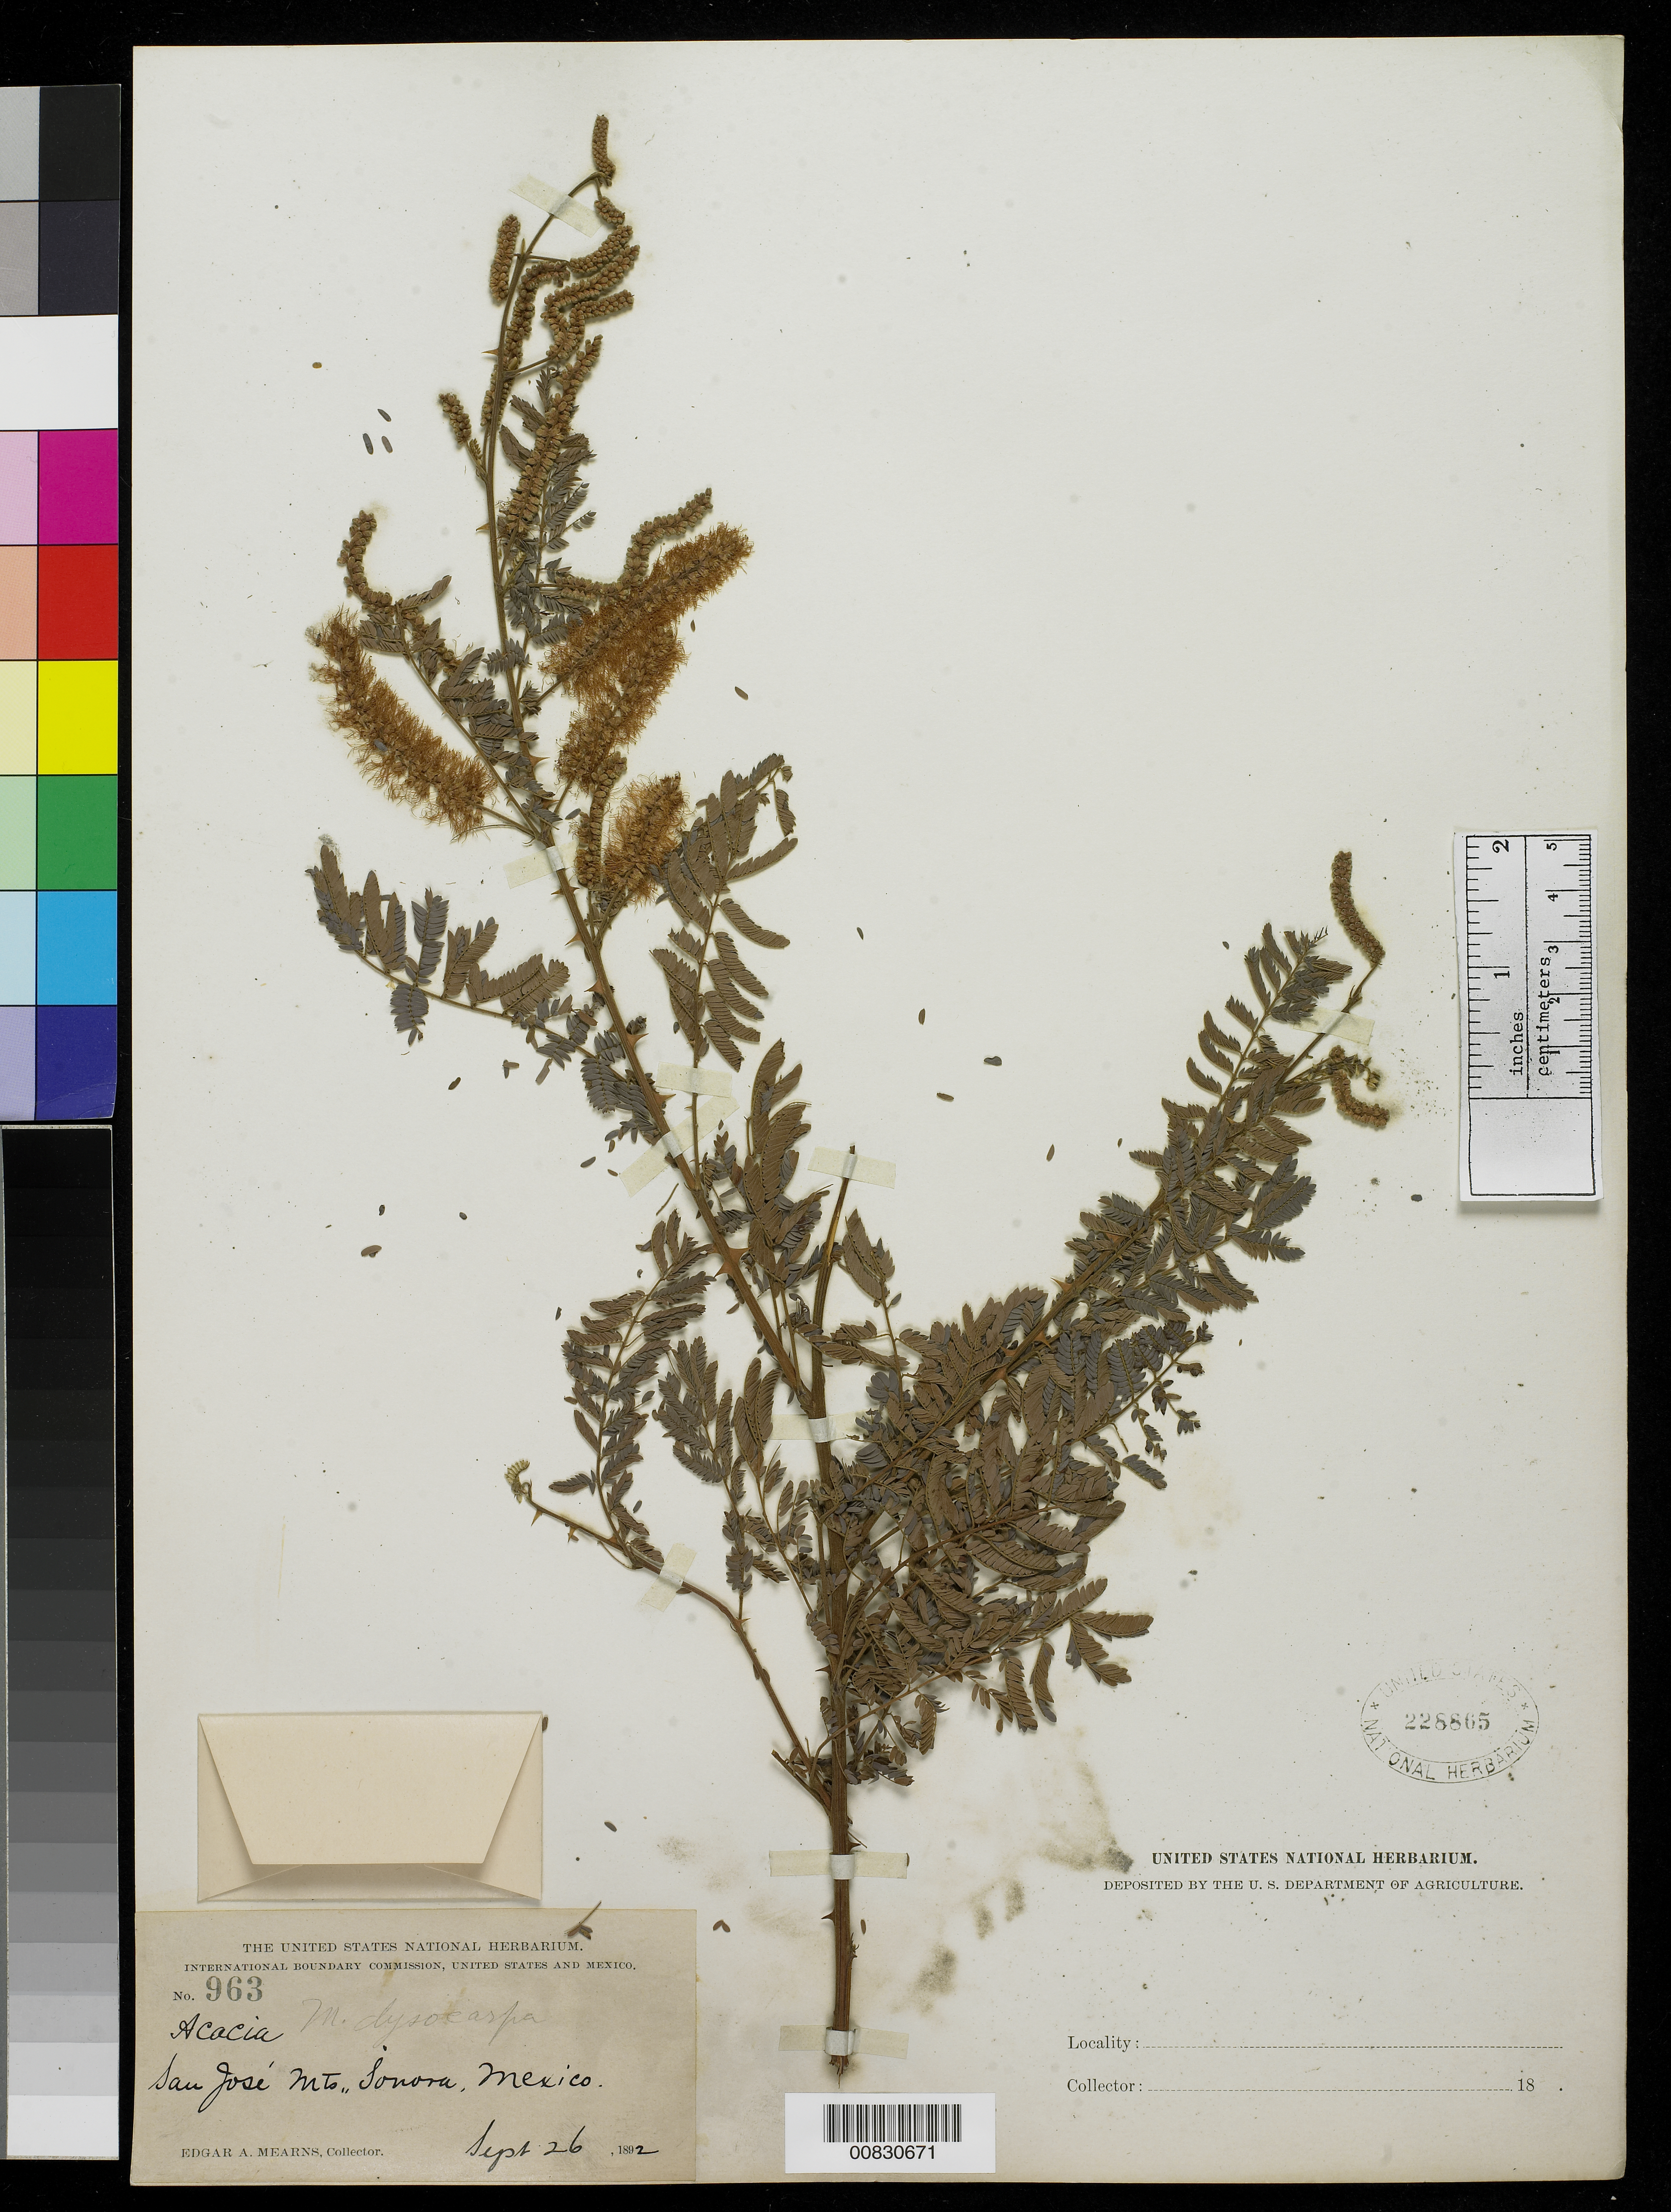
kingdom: Plantae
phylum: Tracheophyta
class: Magnoliopsida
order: Fabales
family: Fabaceae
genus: Mimosa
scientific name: Mimosa wrightii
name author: A. Gray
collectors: E. A. Mearns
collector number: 963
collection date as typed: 26 Sep 1892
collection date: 1892-09-26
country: Mexico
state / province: Sonora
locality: San José Mts., Sonora.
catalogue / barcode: US 228865